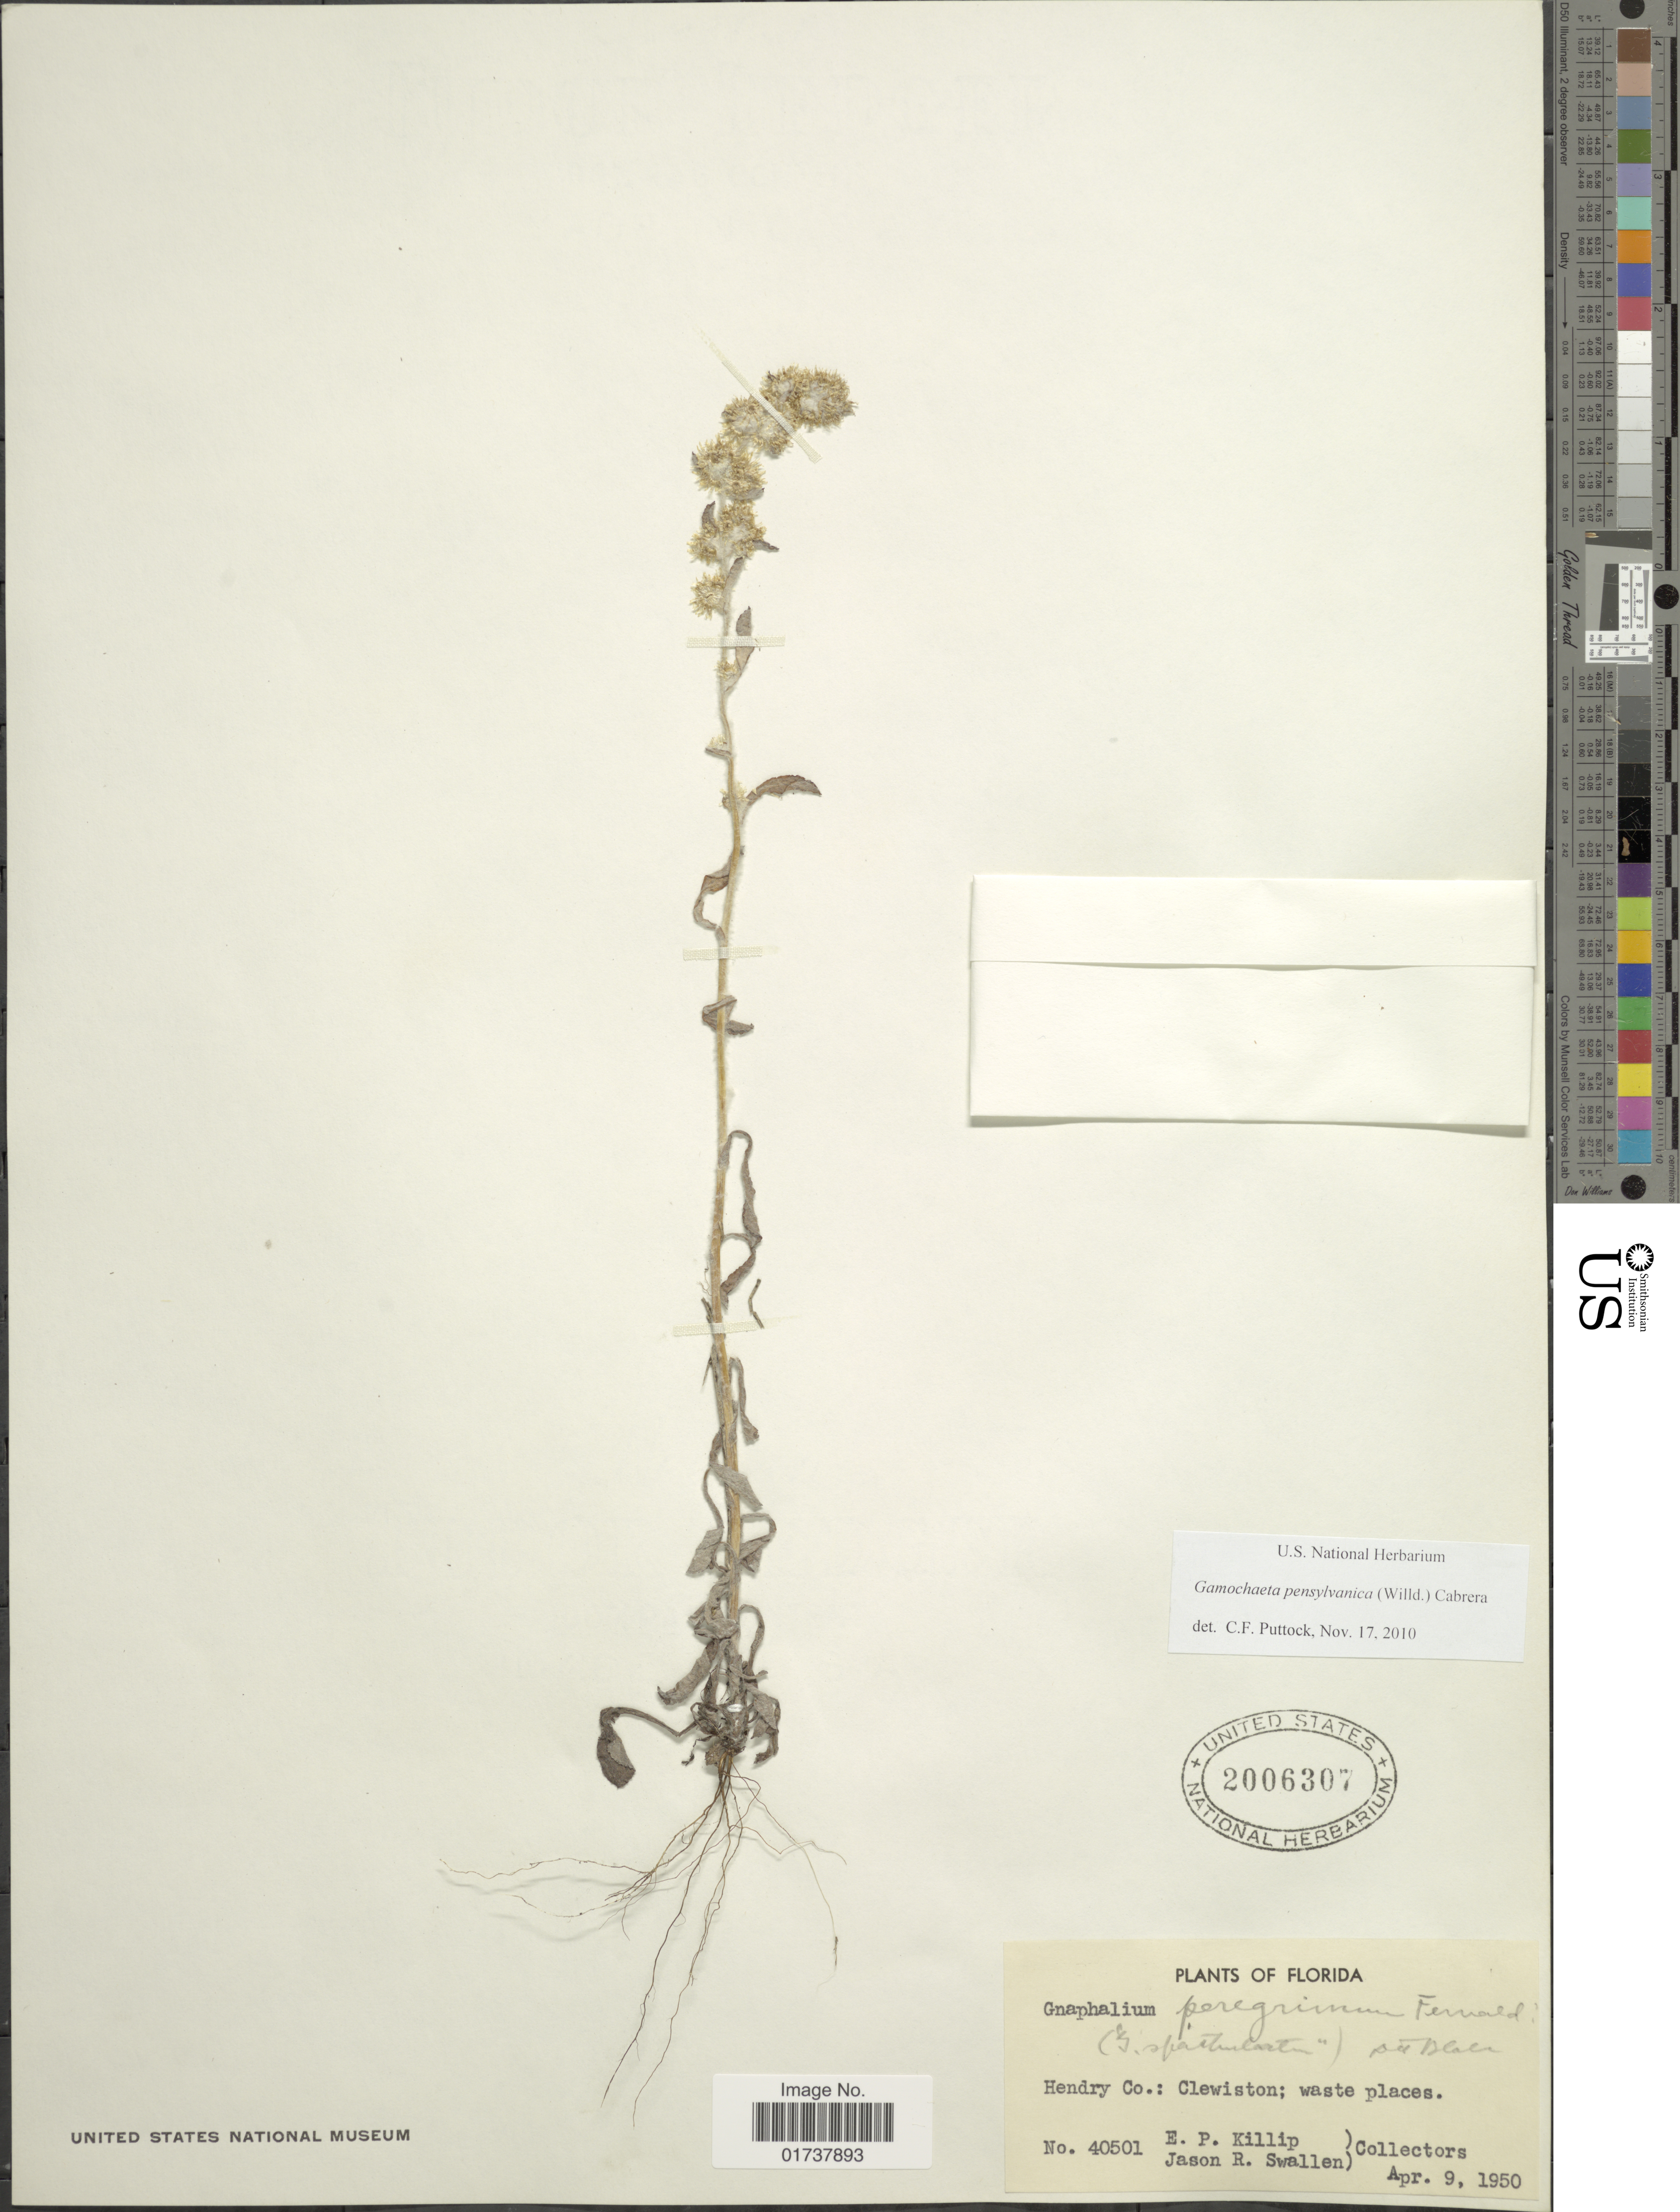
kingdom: Plantae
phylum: Tracheophyta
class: Magnoliopsida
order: Asterales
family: Asteraceae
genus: Gamochaeta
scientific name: Gamochaeta pensylvanica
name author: (Willd.) Cabrera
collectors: E. P. Killip & J. R. Swallen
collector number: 40501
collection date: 1950-04-09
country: United States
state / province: Florida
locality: Hendry Co.: Clewiston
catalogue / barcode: US 2006307